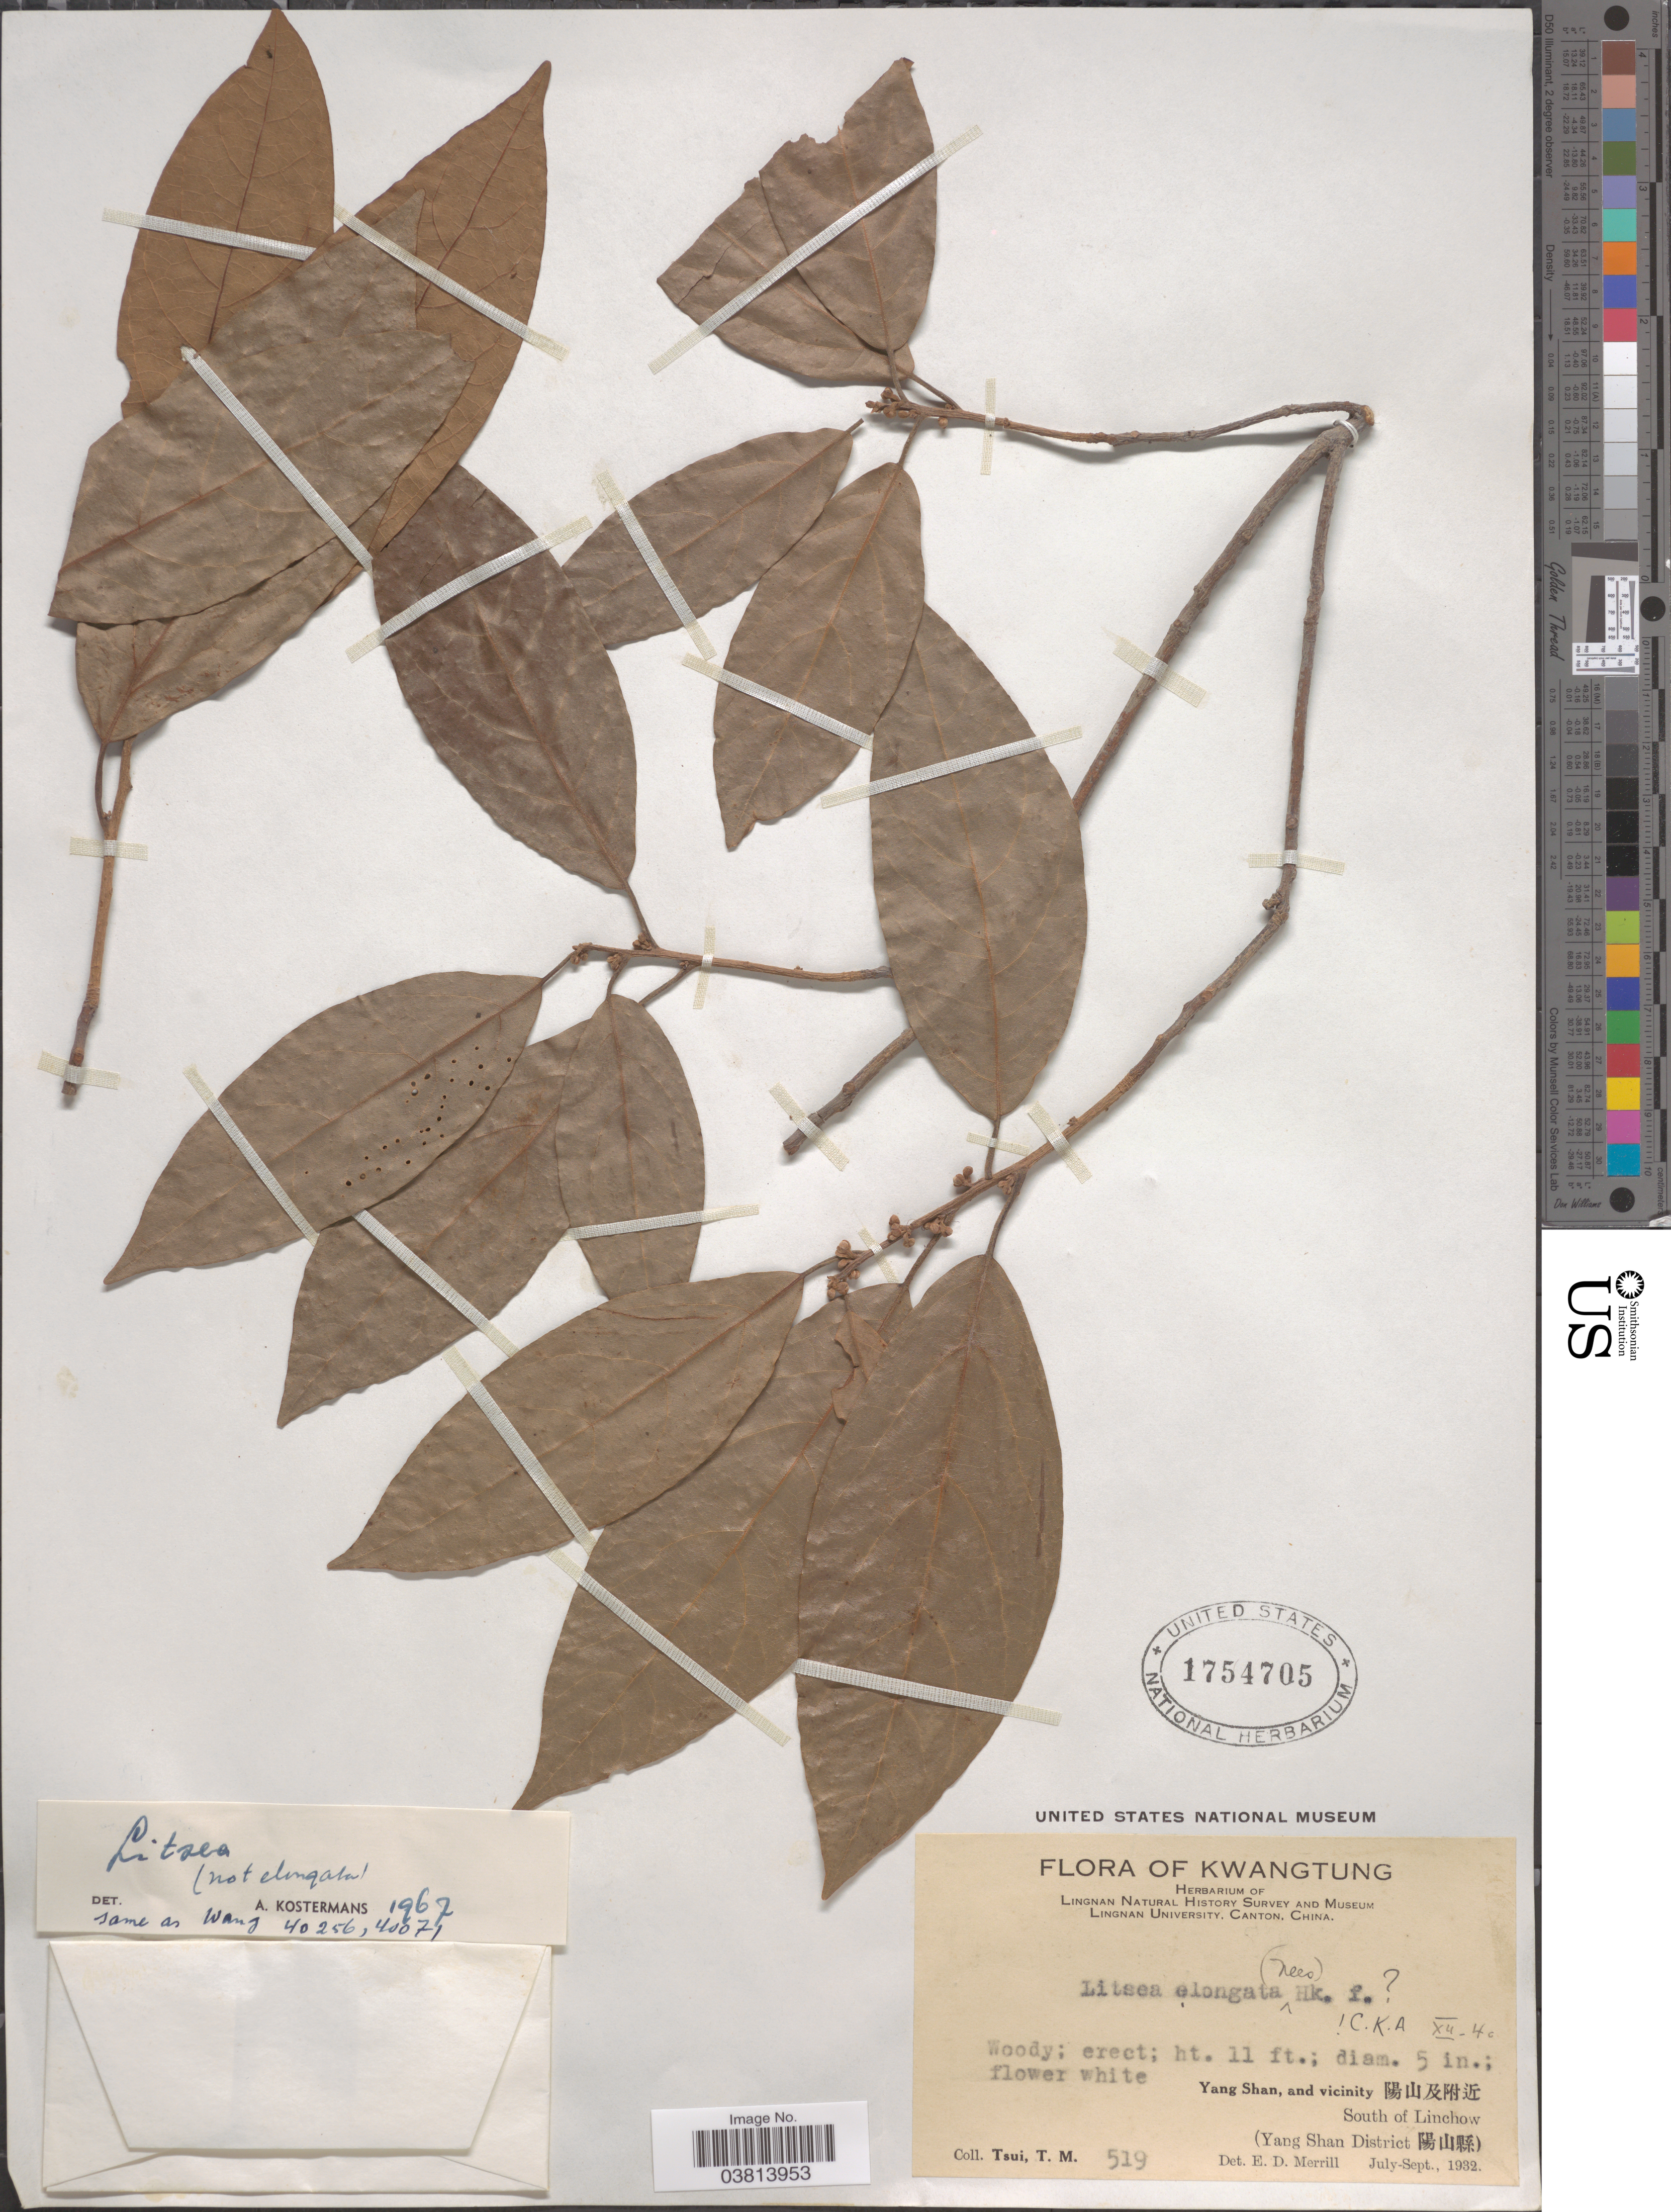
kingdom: Plantae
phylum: Tracheophyta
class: Magnoliopsida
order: Laurales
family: Lauraceae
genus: Litsea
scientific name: Litsea sp.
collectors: T. Tsui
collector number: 519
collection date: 1932-07/1932-09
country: China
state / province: Guangdong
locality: Kwangtung. Yang Shan, and vicinity X, South of Linchow (Yang Shan District X).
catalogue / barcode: US 1754705